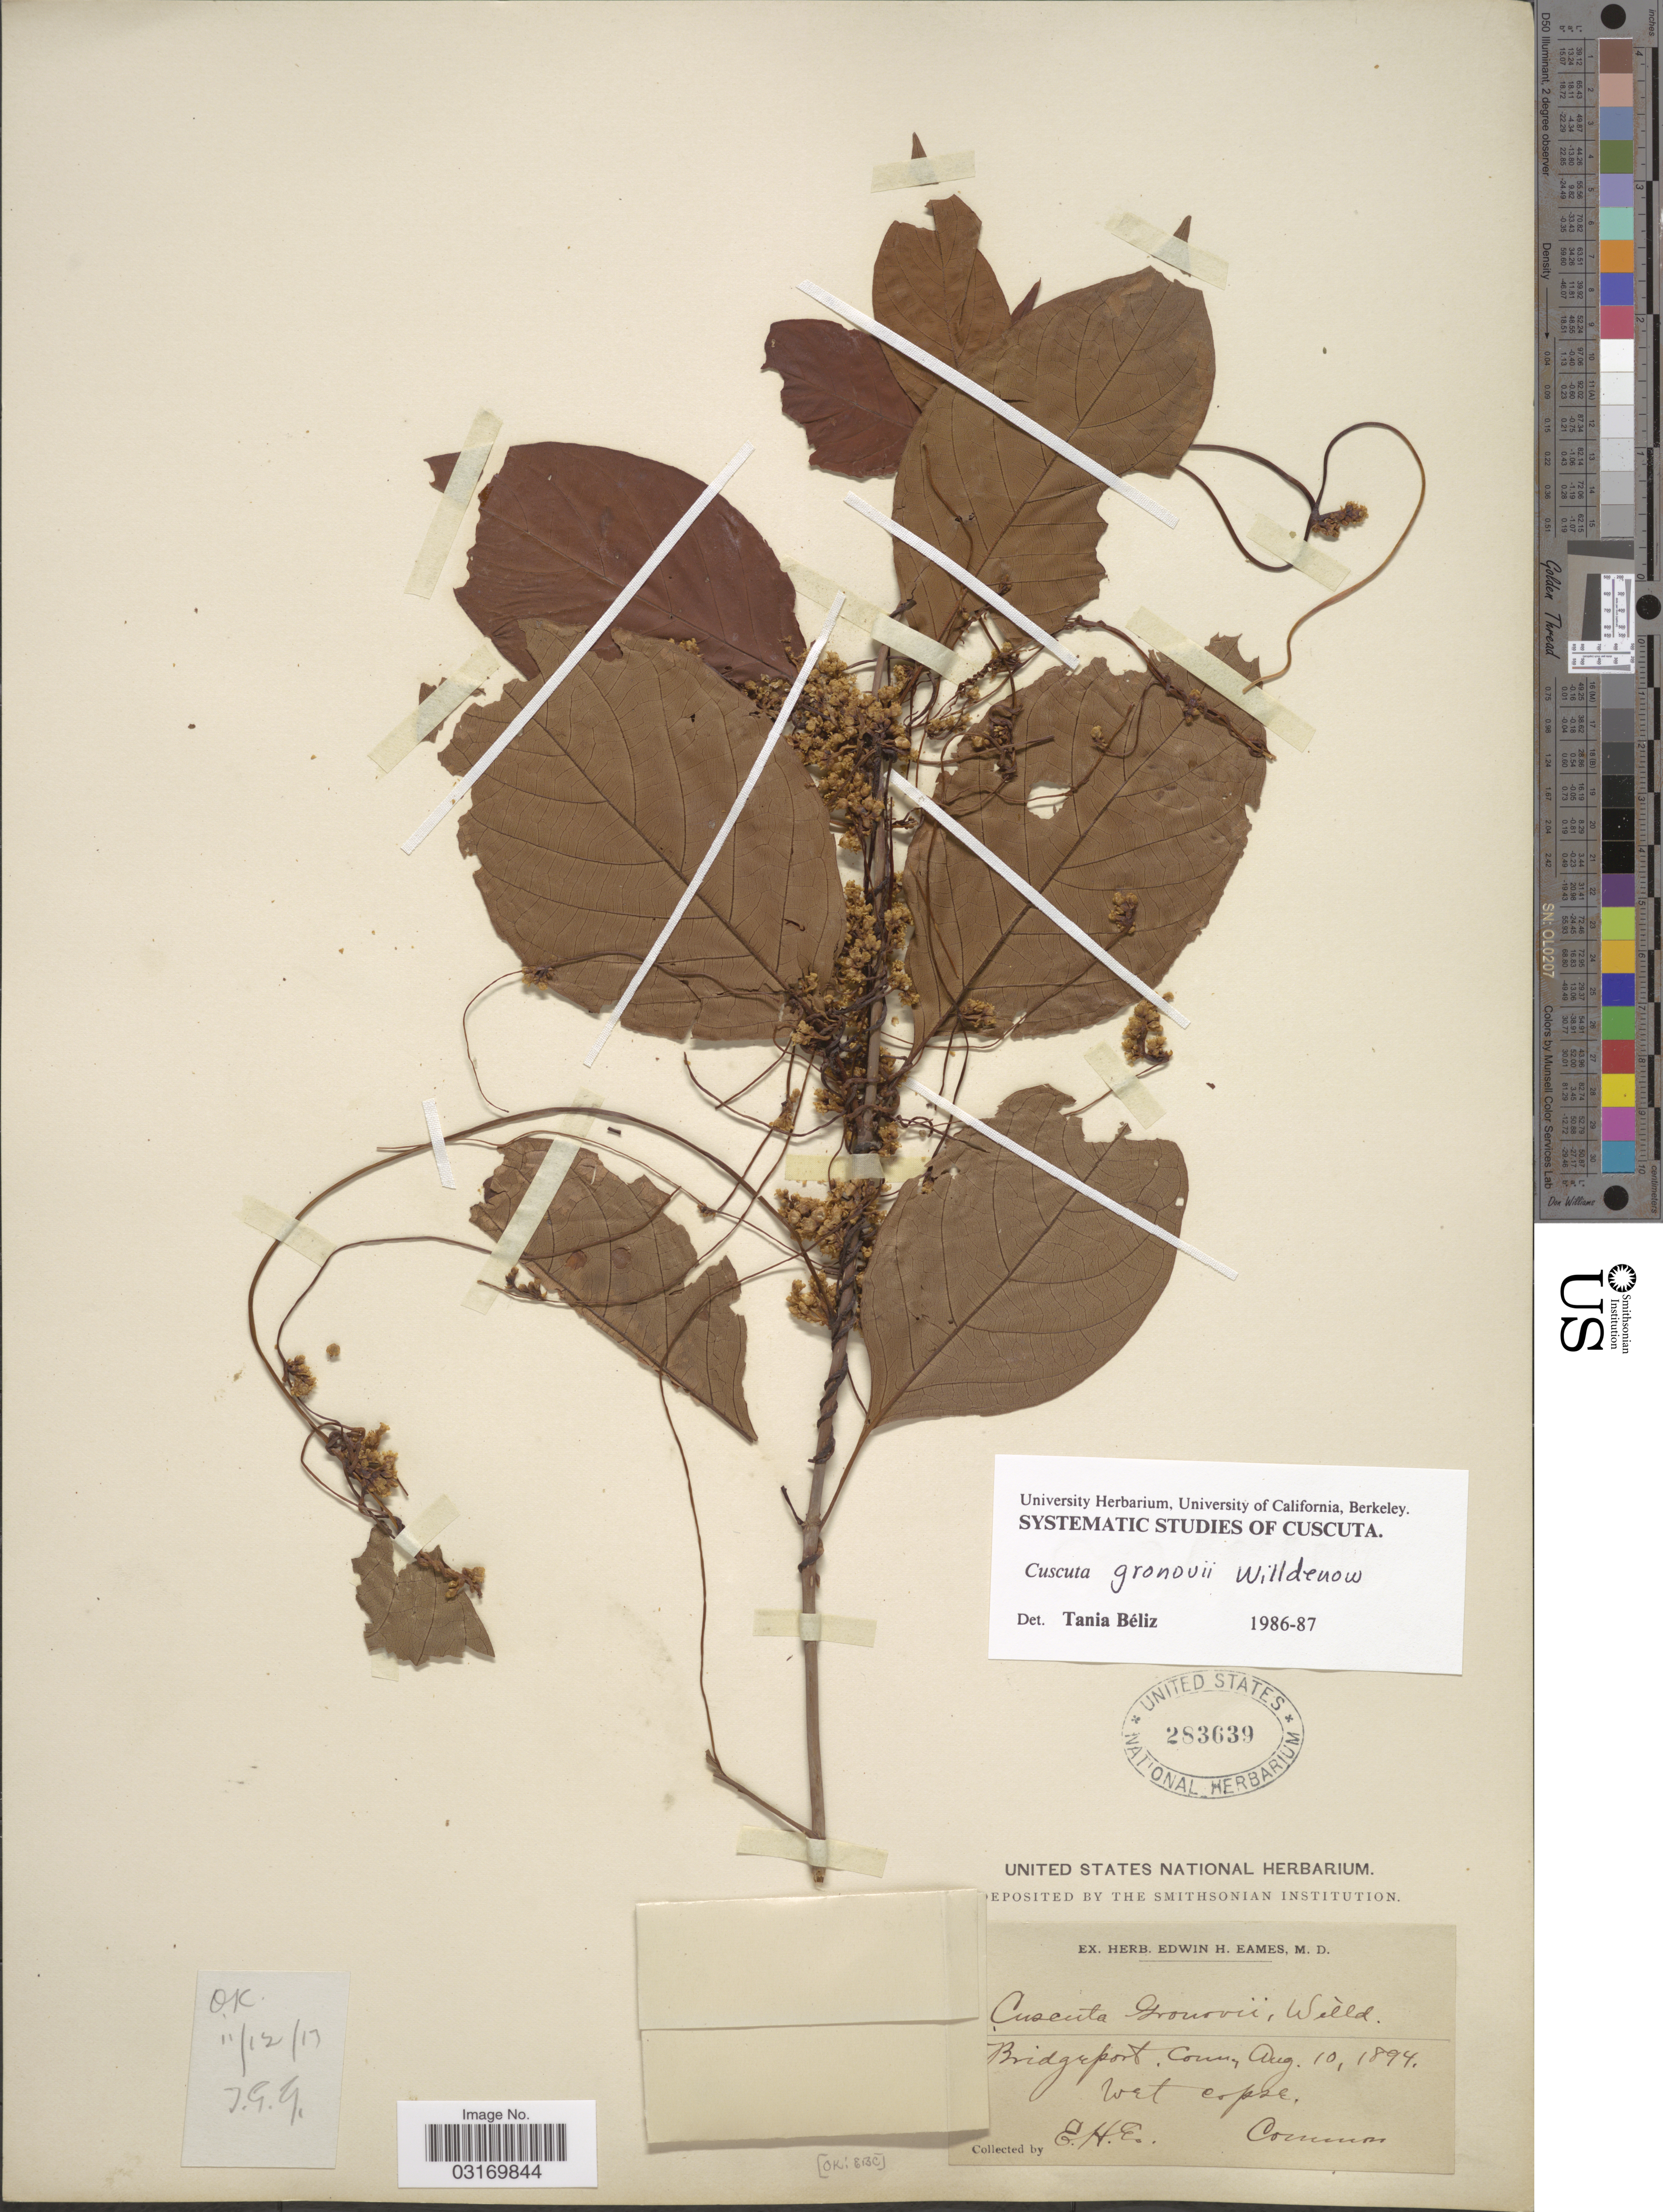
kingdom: Plantae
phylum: Tracheophyta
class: Magnoliopsida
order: Solanales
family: Convolvulaceae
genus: Cuscuta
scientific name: Cuscuta gronovii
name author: Willd. ex Schult.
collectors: E. H. Eames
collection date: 1894-08-10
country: United States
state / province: Connecticut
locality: Bridgeport.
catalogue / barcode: US 283639